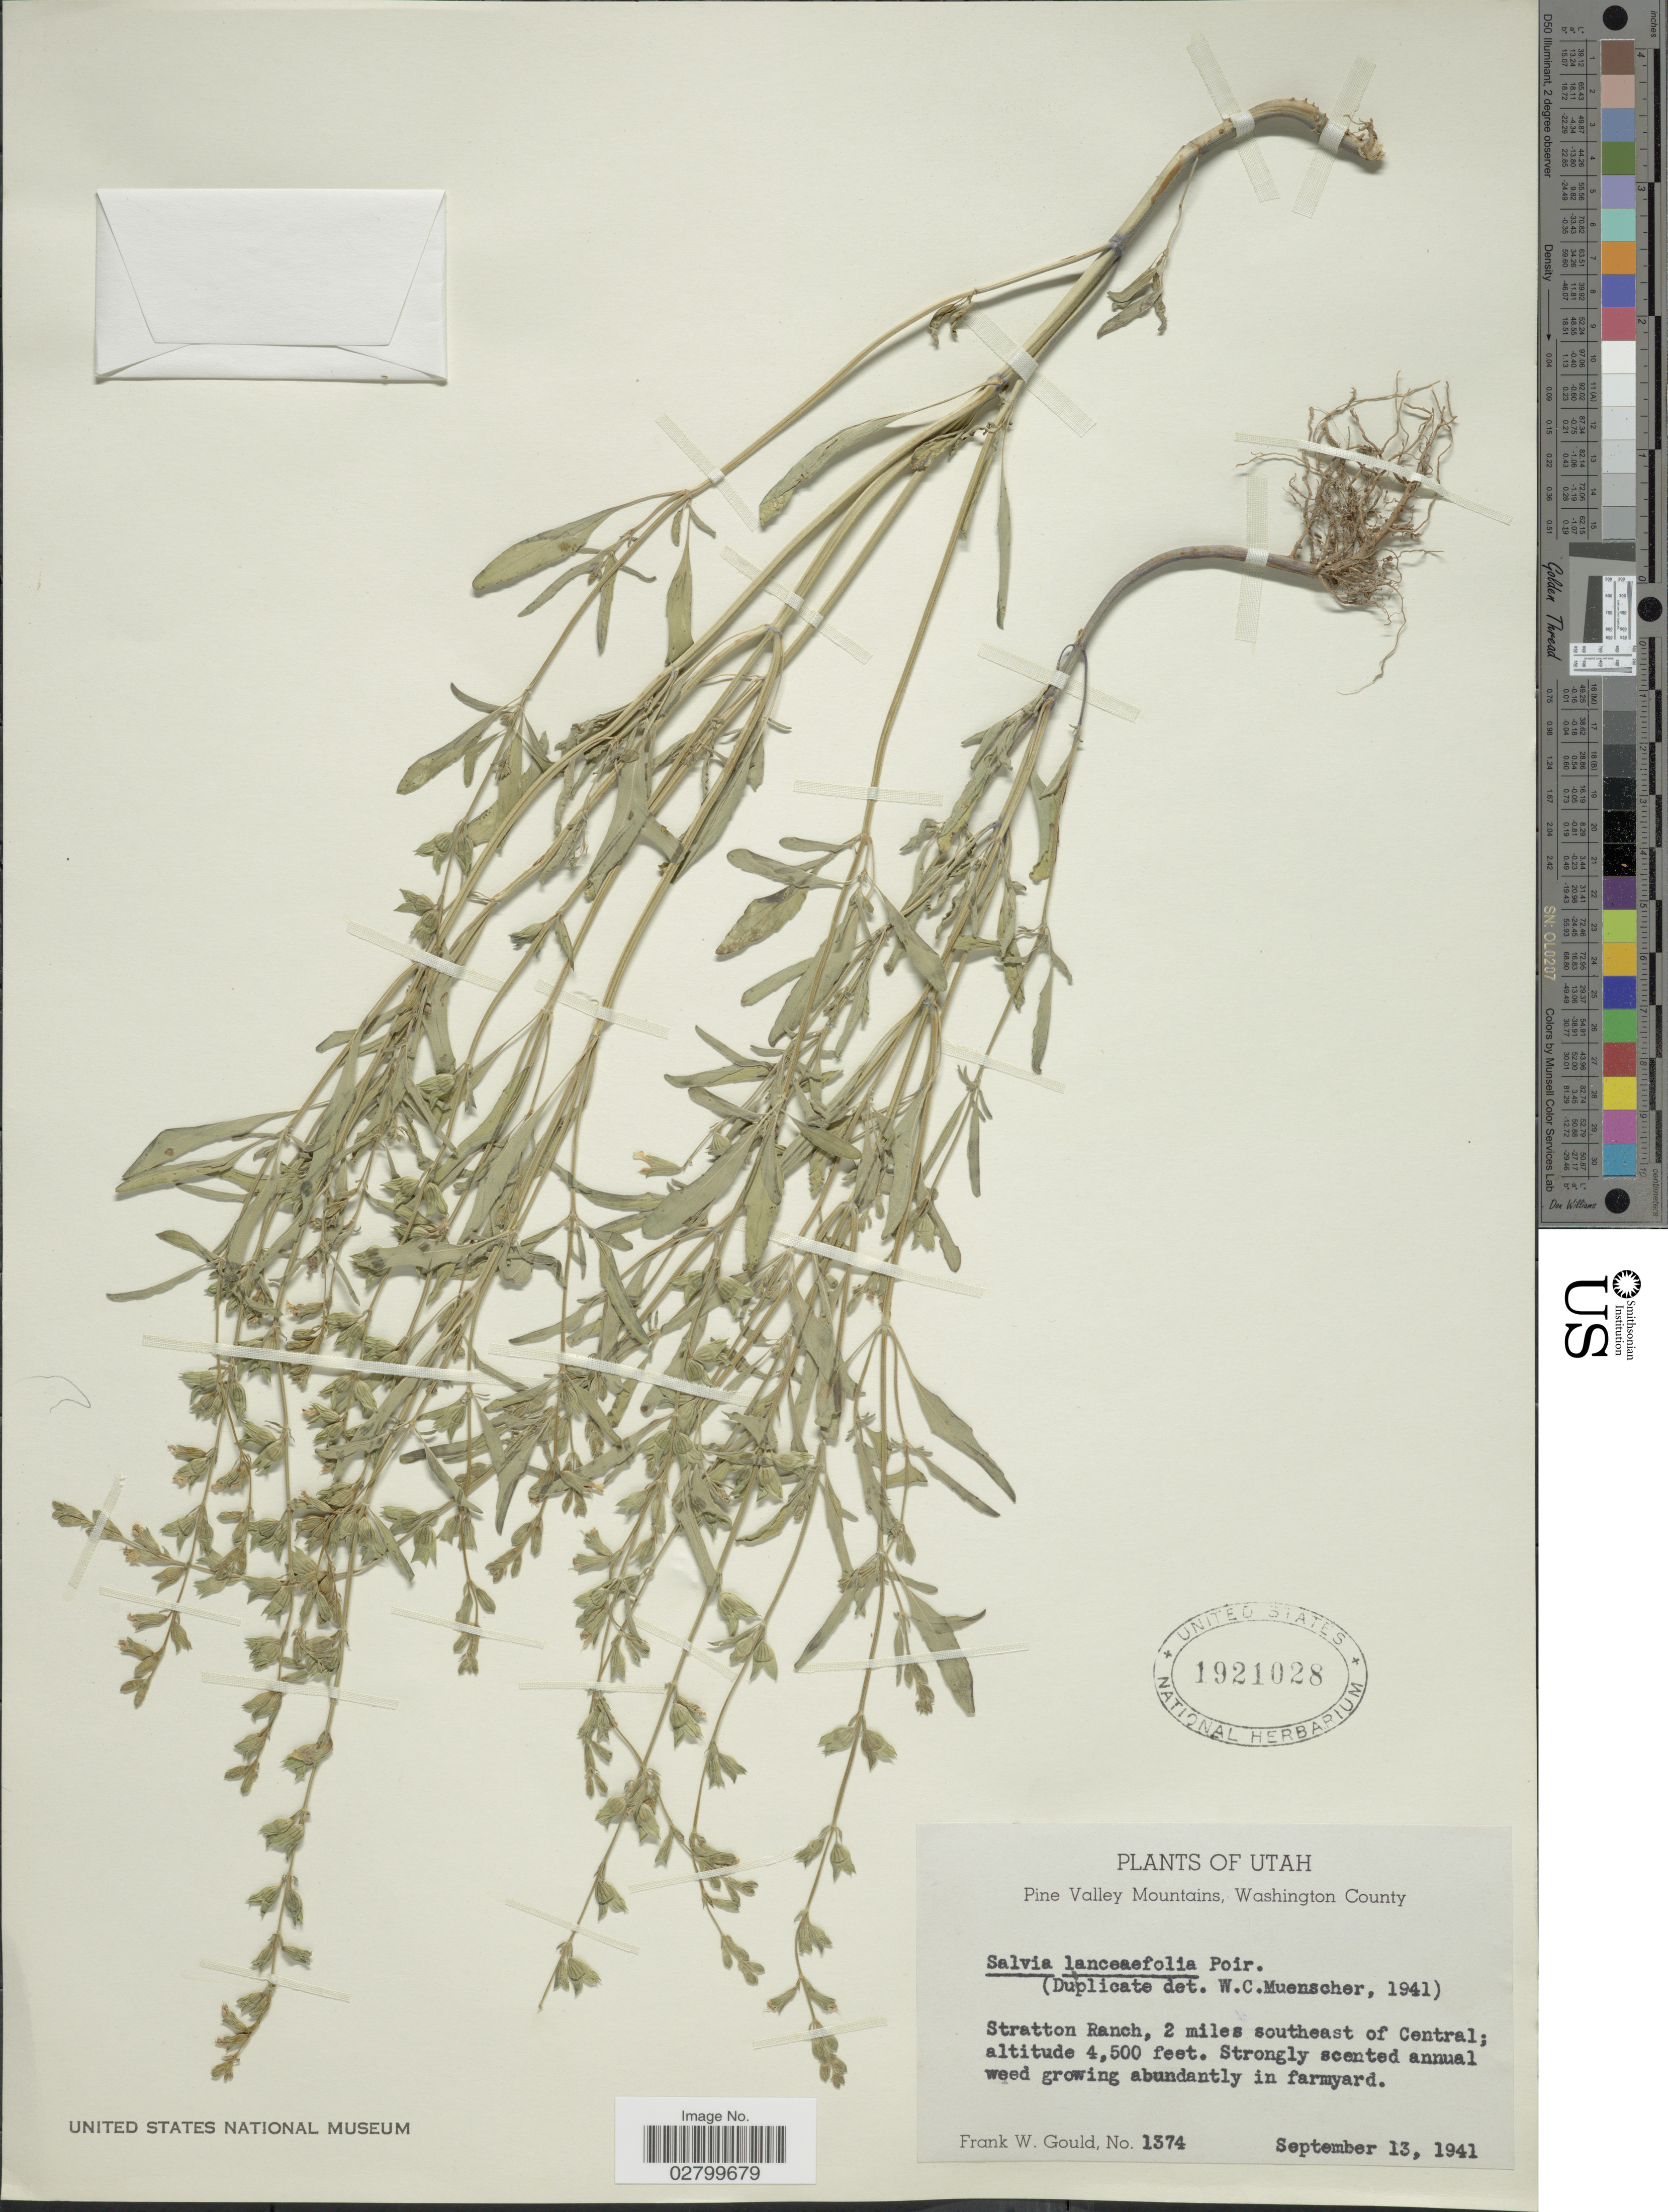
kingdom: Plantae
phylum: Tracheophyta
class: Magnoliopsida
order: Lamiales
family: Lamiaceae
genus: Salvia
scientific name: Salvia lanceaefolia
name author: Lam.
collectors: F. W. Gould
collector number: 1374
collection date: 1941-09-13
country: United States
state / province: Utah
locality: Pine Valley Mountains, Washington County. Stratton Ranch, 2 miles southeast of Central.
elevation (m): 1372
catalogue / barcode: US 1921028